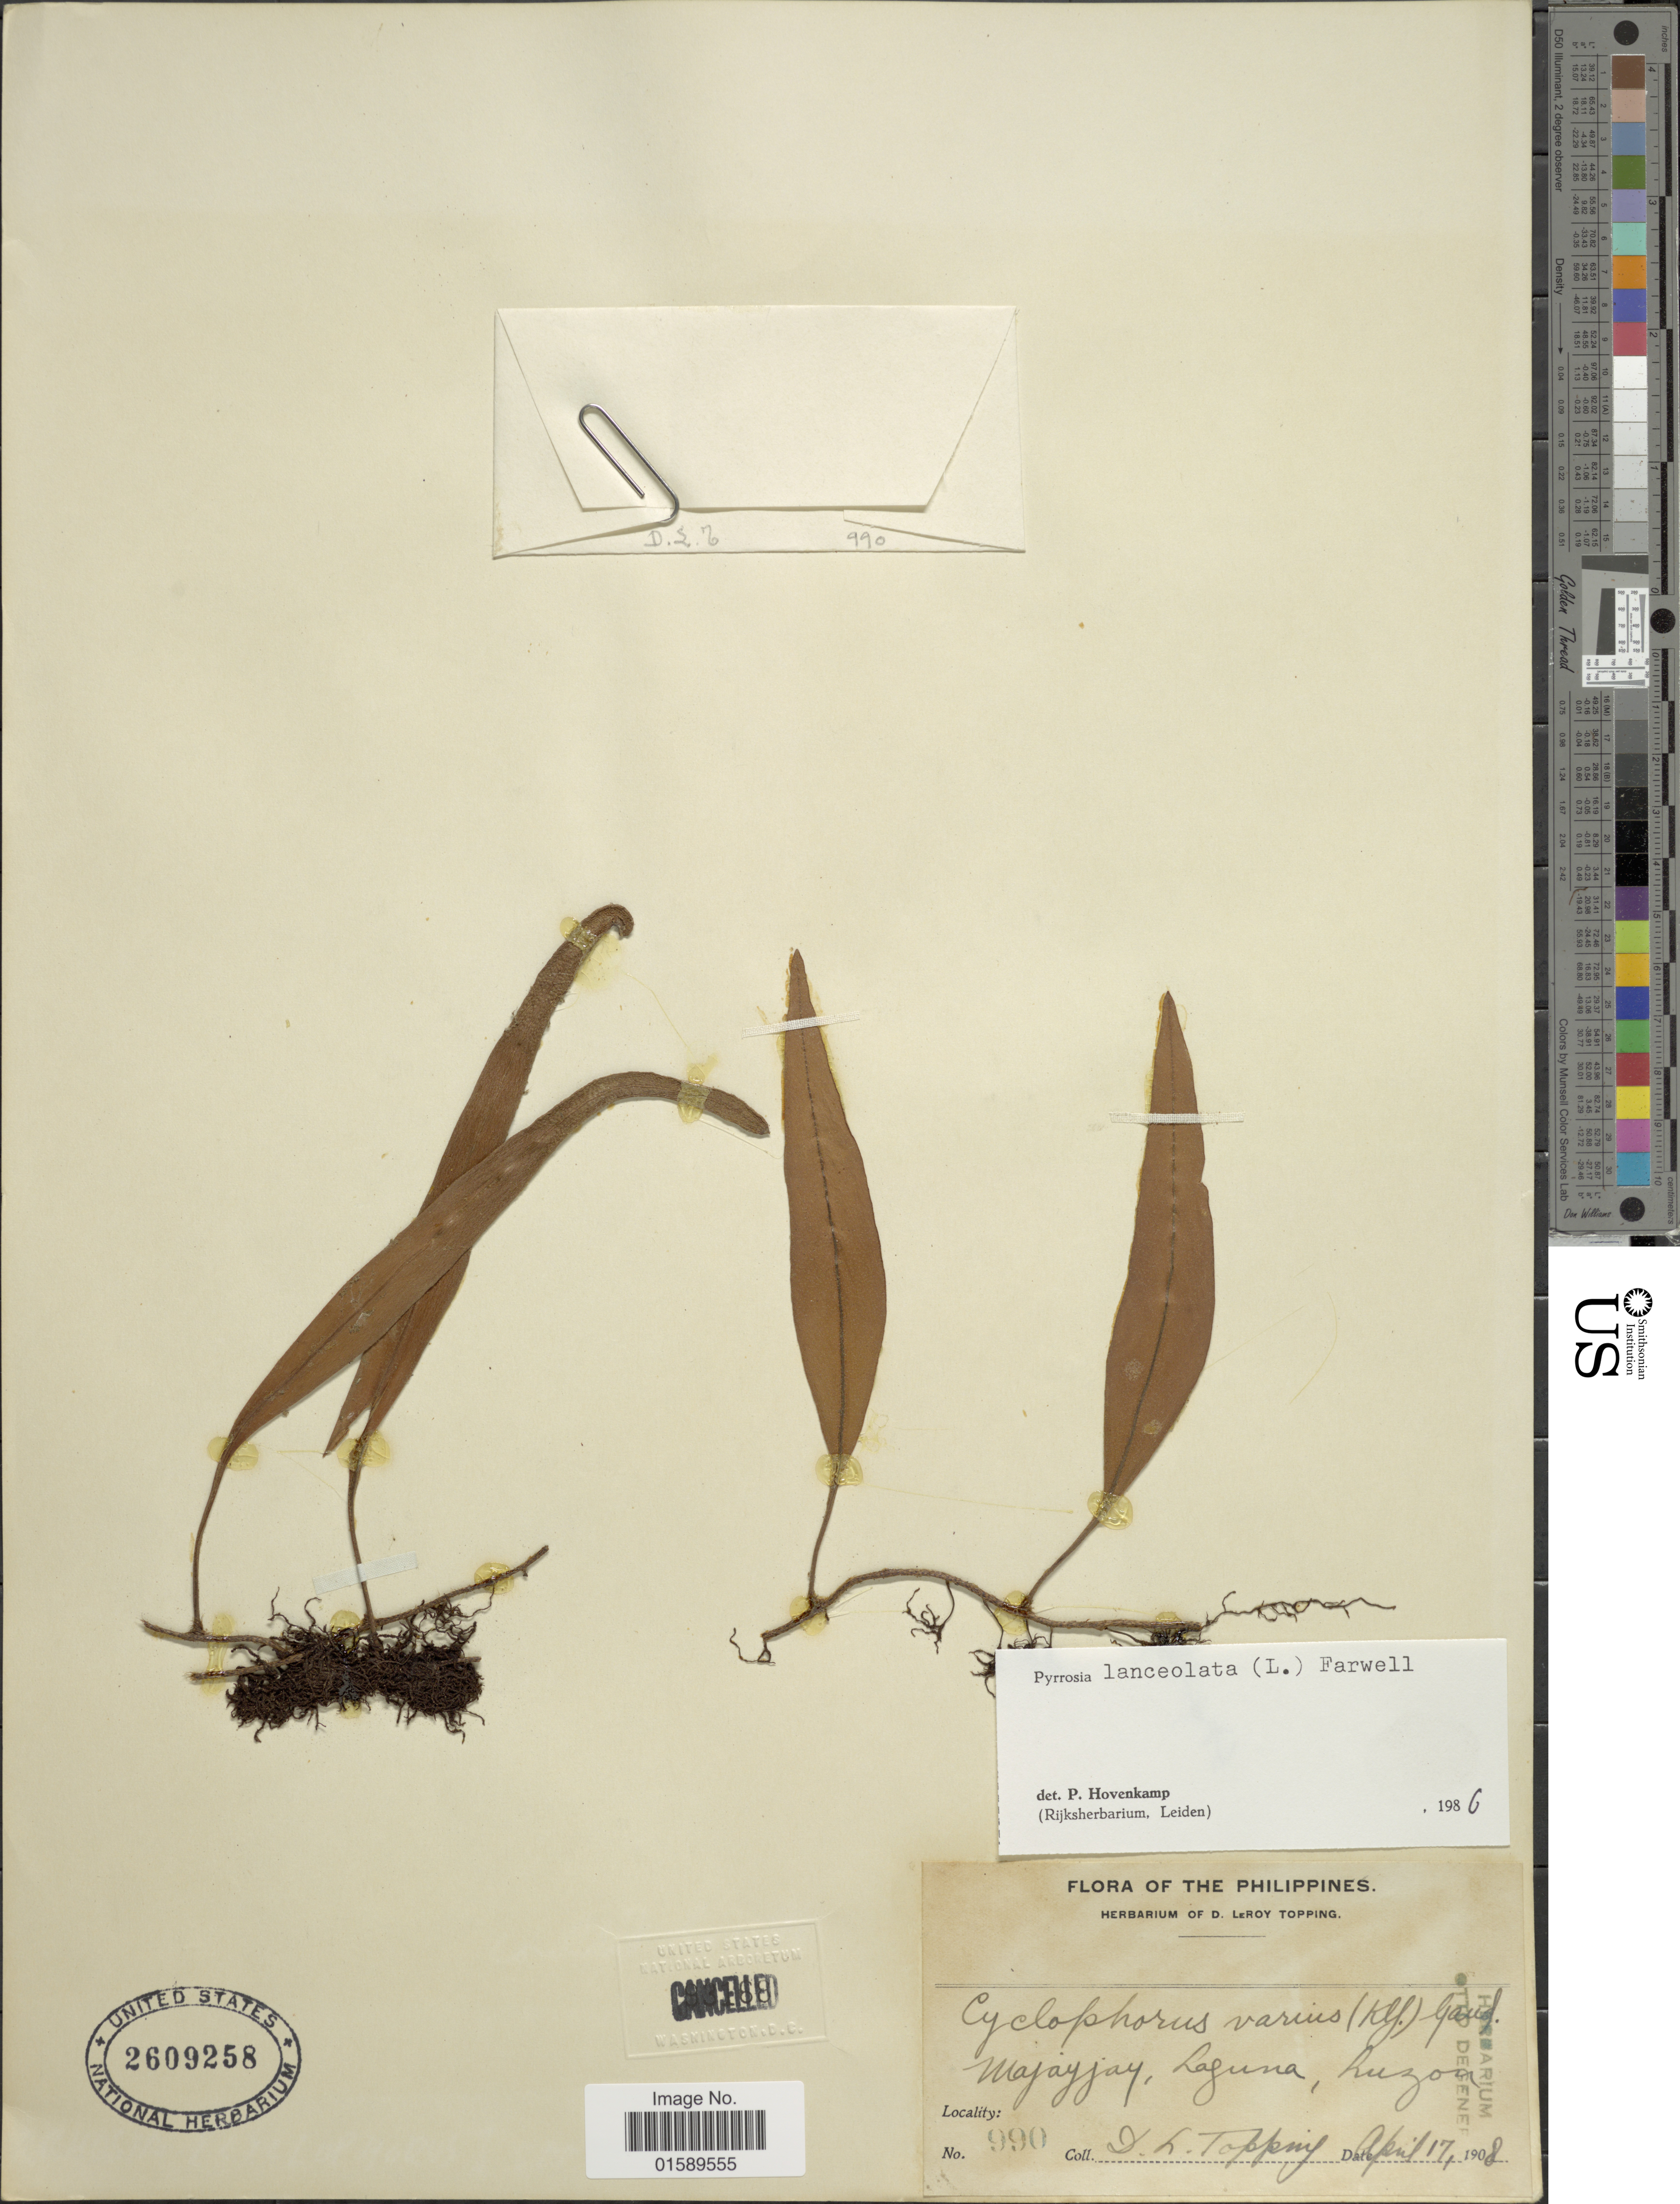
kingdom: Plantae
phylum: Tracheophyta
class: Polypodiopsida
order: Polypodiales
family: Polypodiaceae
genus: Pyrrosia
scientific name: Pyrrosia lanceolata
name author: (L.) Farw.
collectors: D. L. Topping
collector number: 990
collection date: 1908-04-17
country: Philippines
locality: Majayjay, Laguna, Luzon.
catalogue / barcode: US 2609258